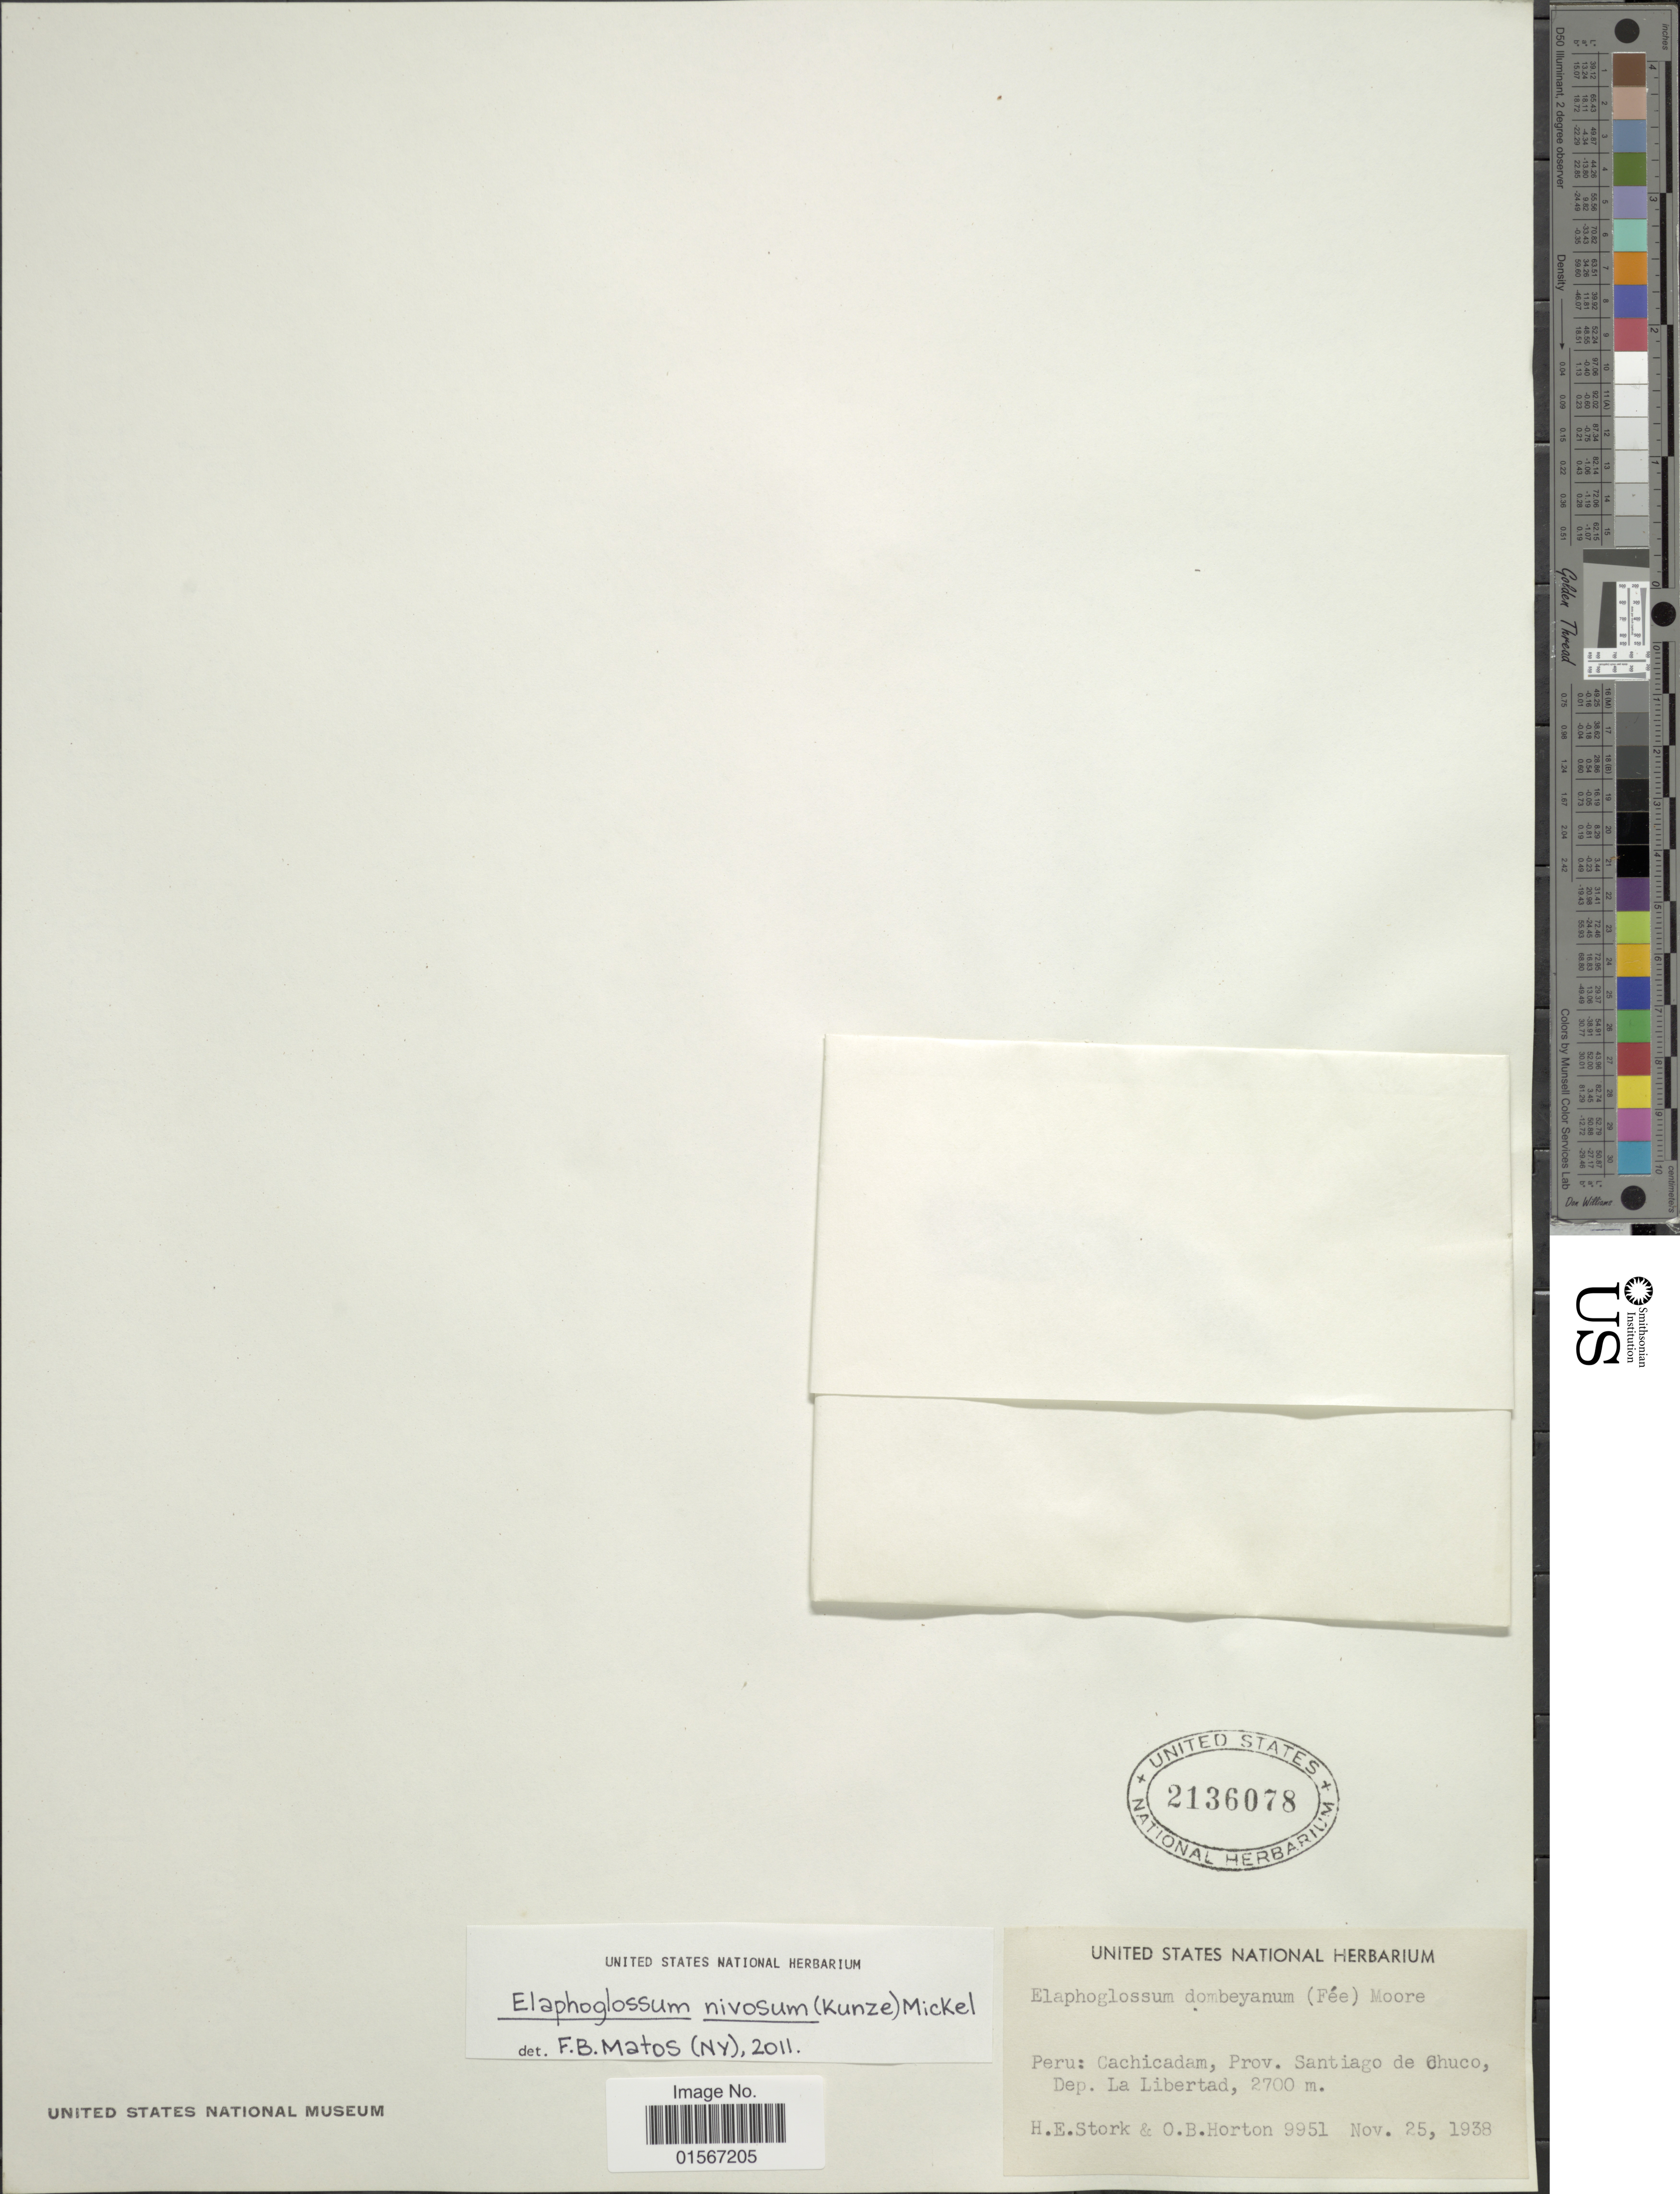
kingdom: Plantae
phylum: Tracheophyta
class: Polypodiopsida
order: Polypodiales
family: Dryopteridaceae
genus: Elaphoglossum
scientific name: Elaphoglossum nivosum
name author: (Kunze) Mickel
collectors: H. E. Stork & O. B. Horton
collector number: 9951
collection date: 1938-11-25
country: Peru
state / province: La Libertad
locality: Peru: Cachicadam, Prov. Santiago de Chuco, Dep La Libertad.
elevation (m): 2700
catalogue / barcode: US 2136078